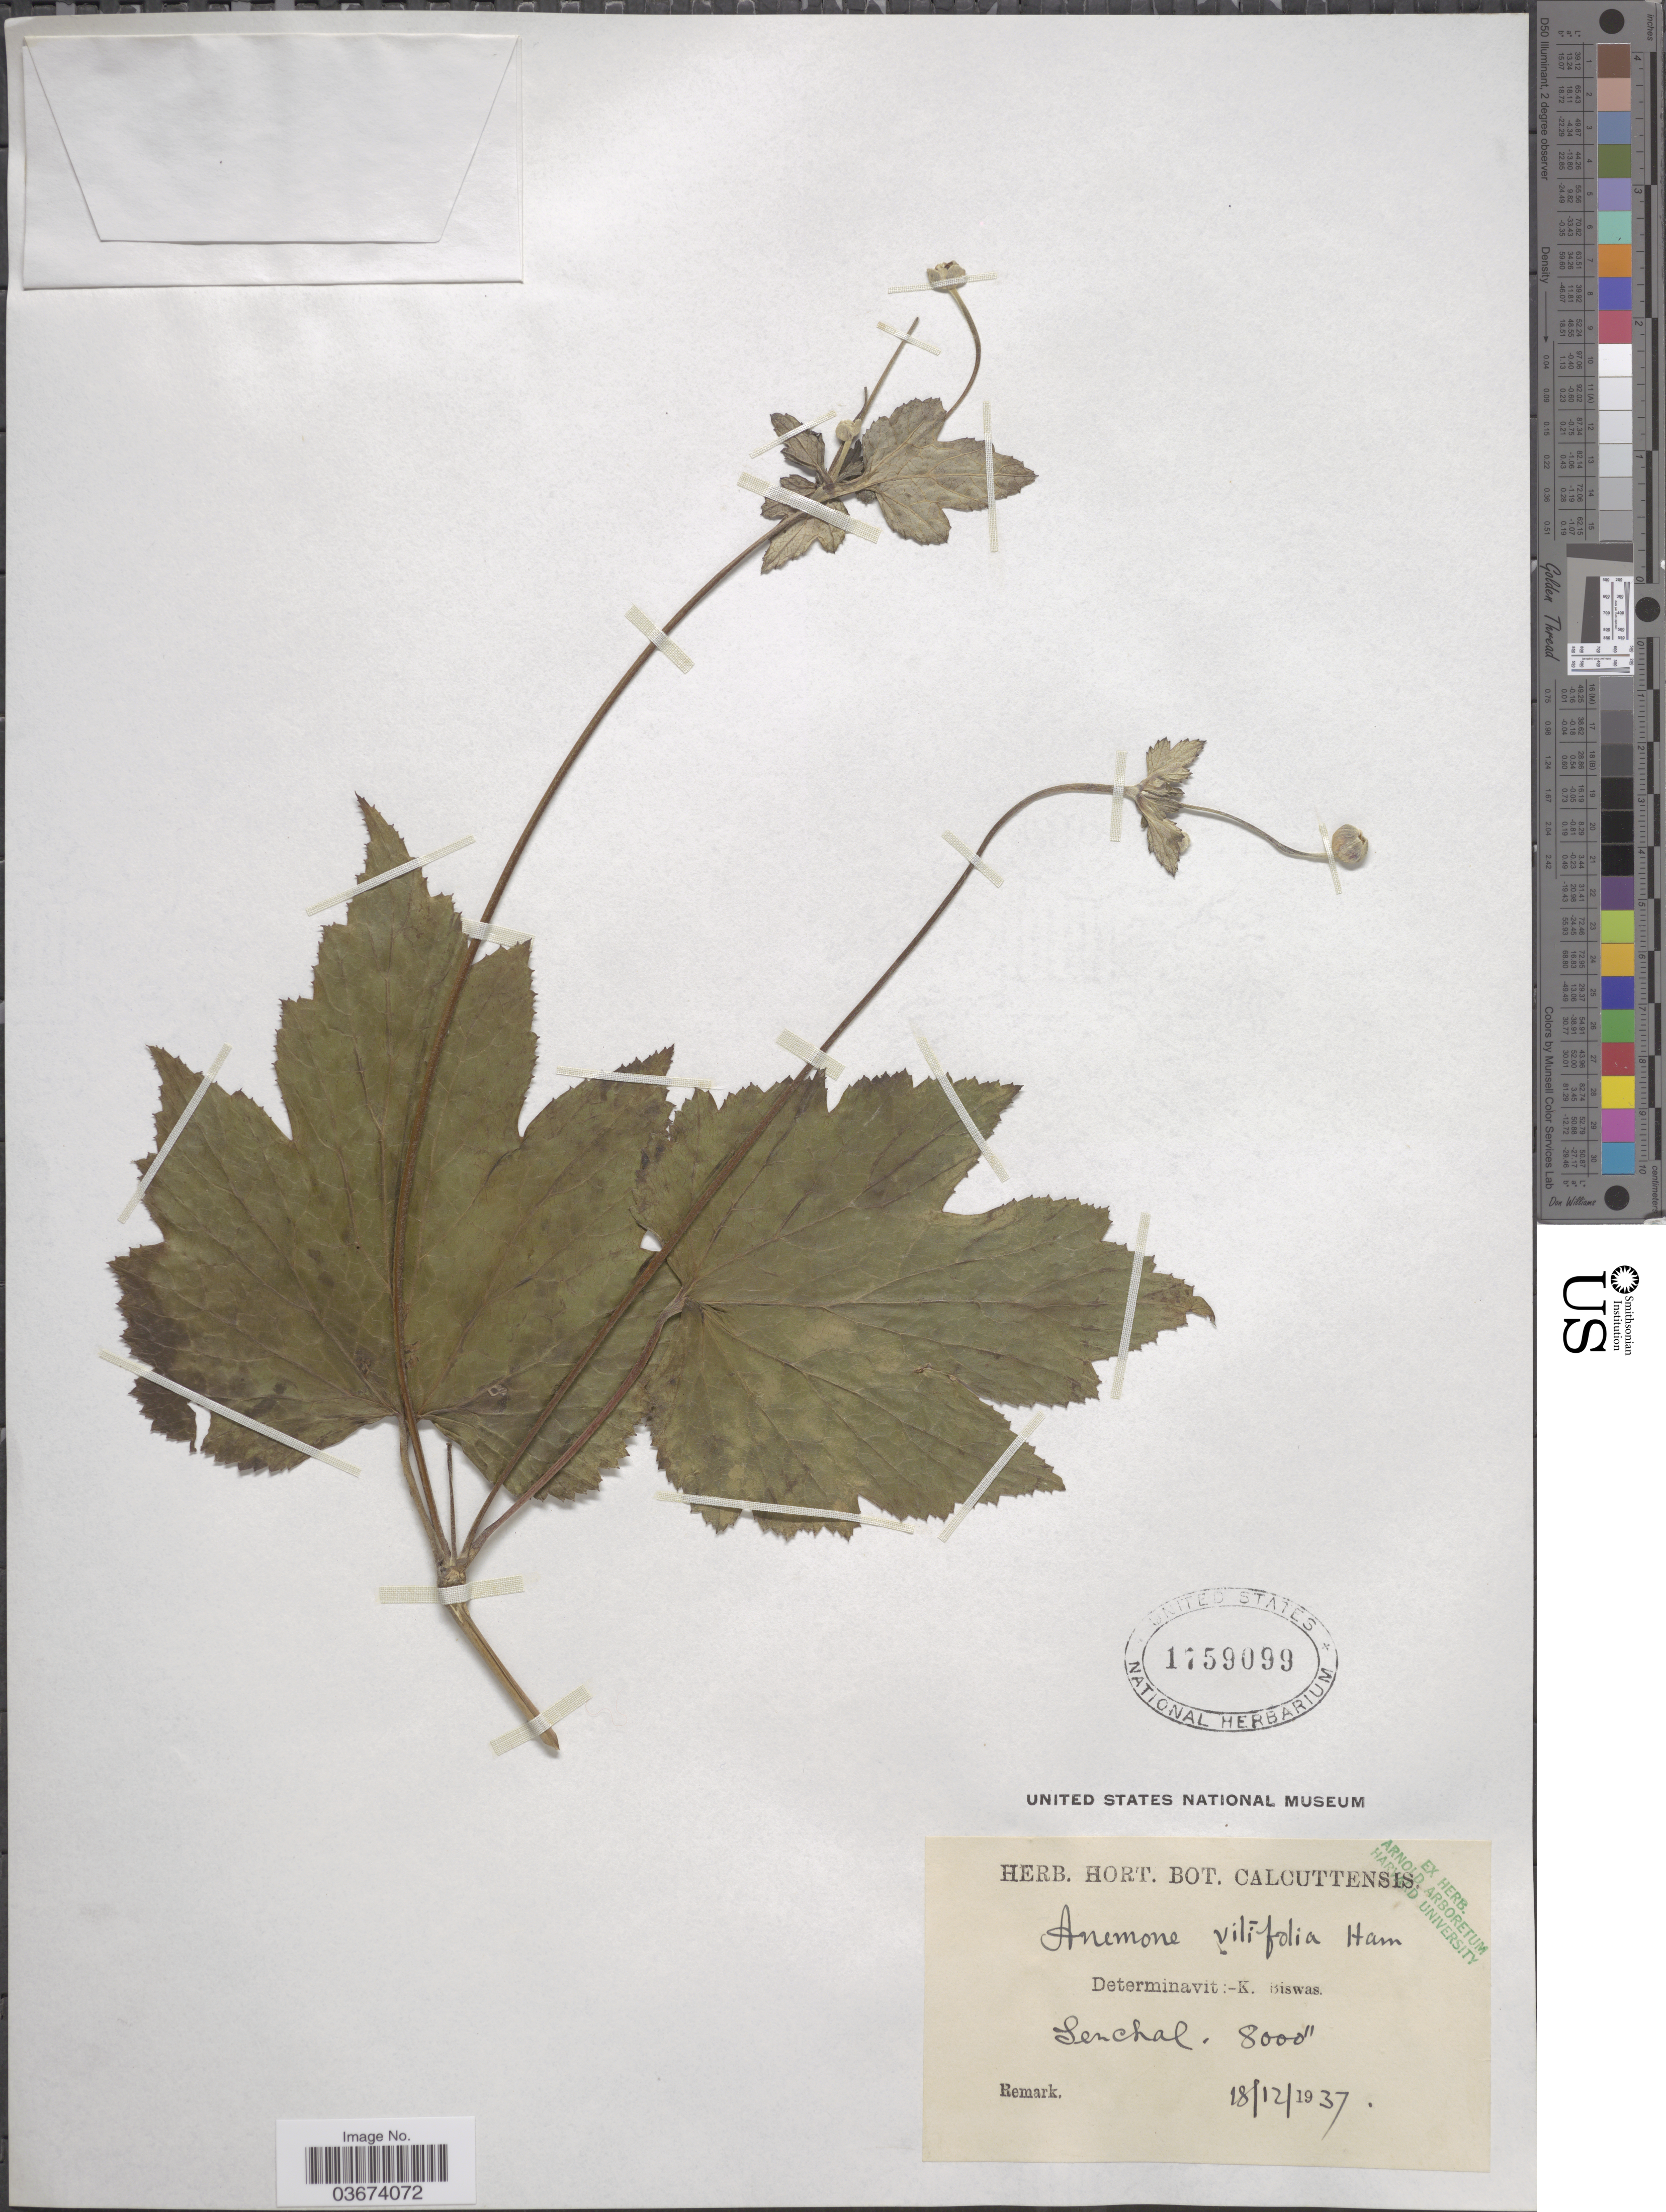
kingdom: Plantae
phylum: Tracheophyta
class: Magnoliopsida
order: Ranunculales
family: Ranunculaceae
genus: Anemone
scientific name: Anemone vitifolia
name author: Buch.-Ham. ex DC.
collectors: K. Biswas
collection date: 1937-12-18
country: India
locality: Senchal.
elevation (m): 2438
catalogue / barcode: US 1759099